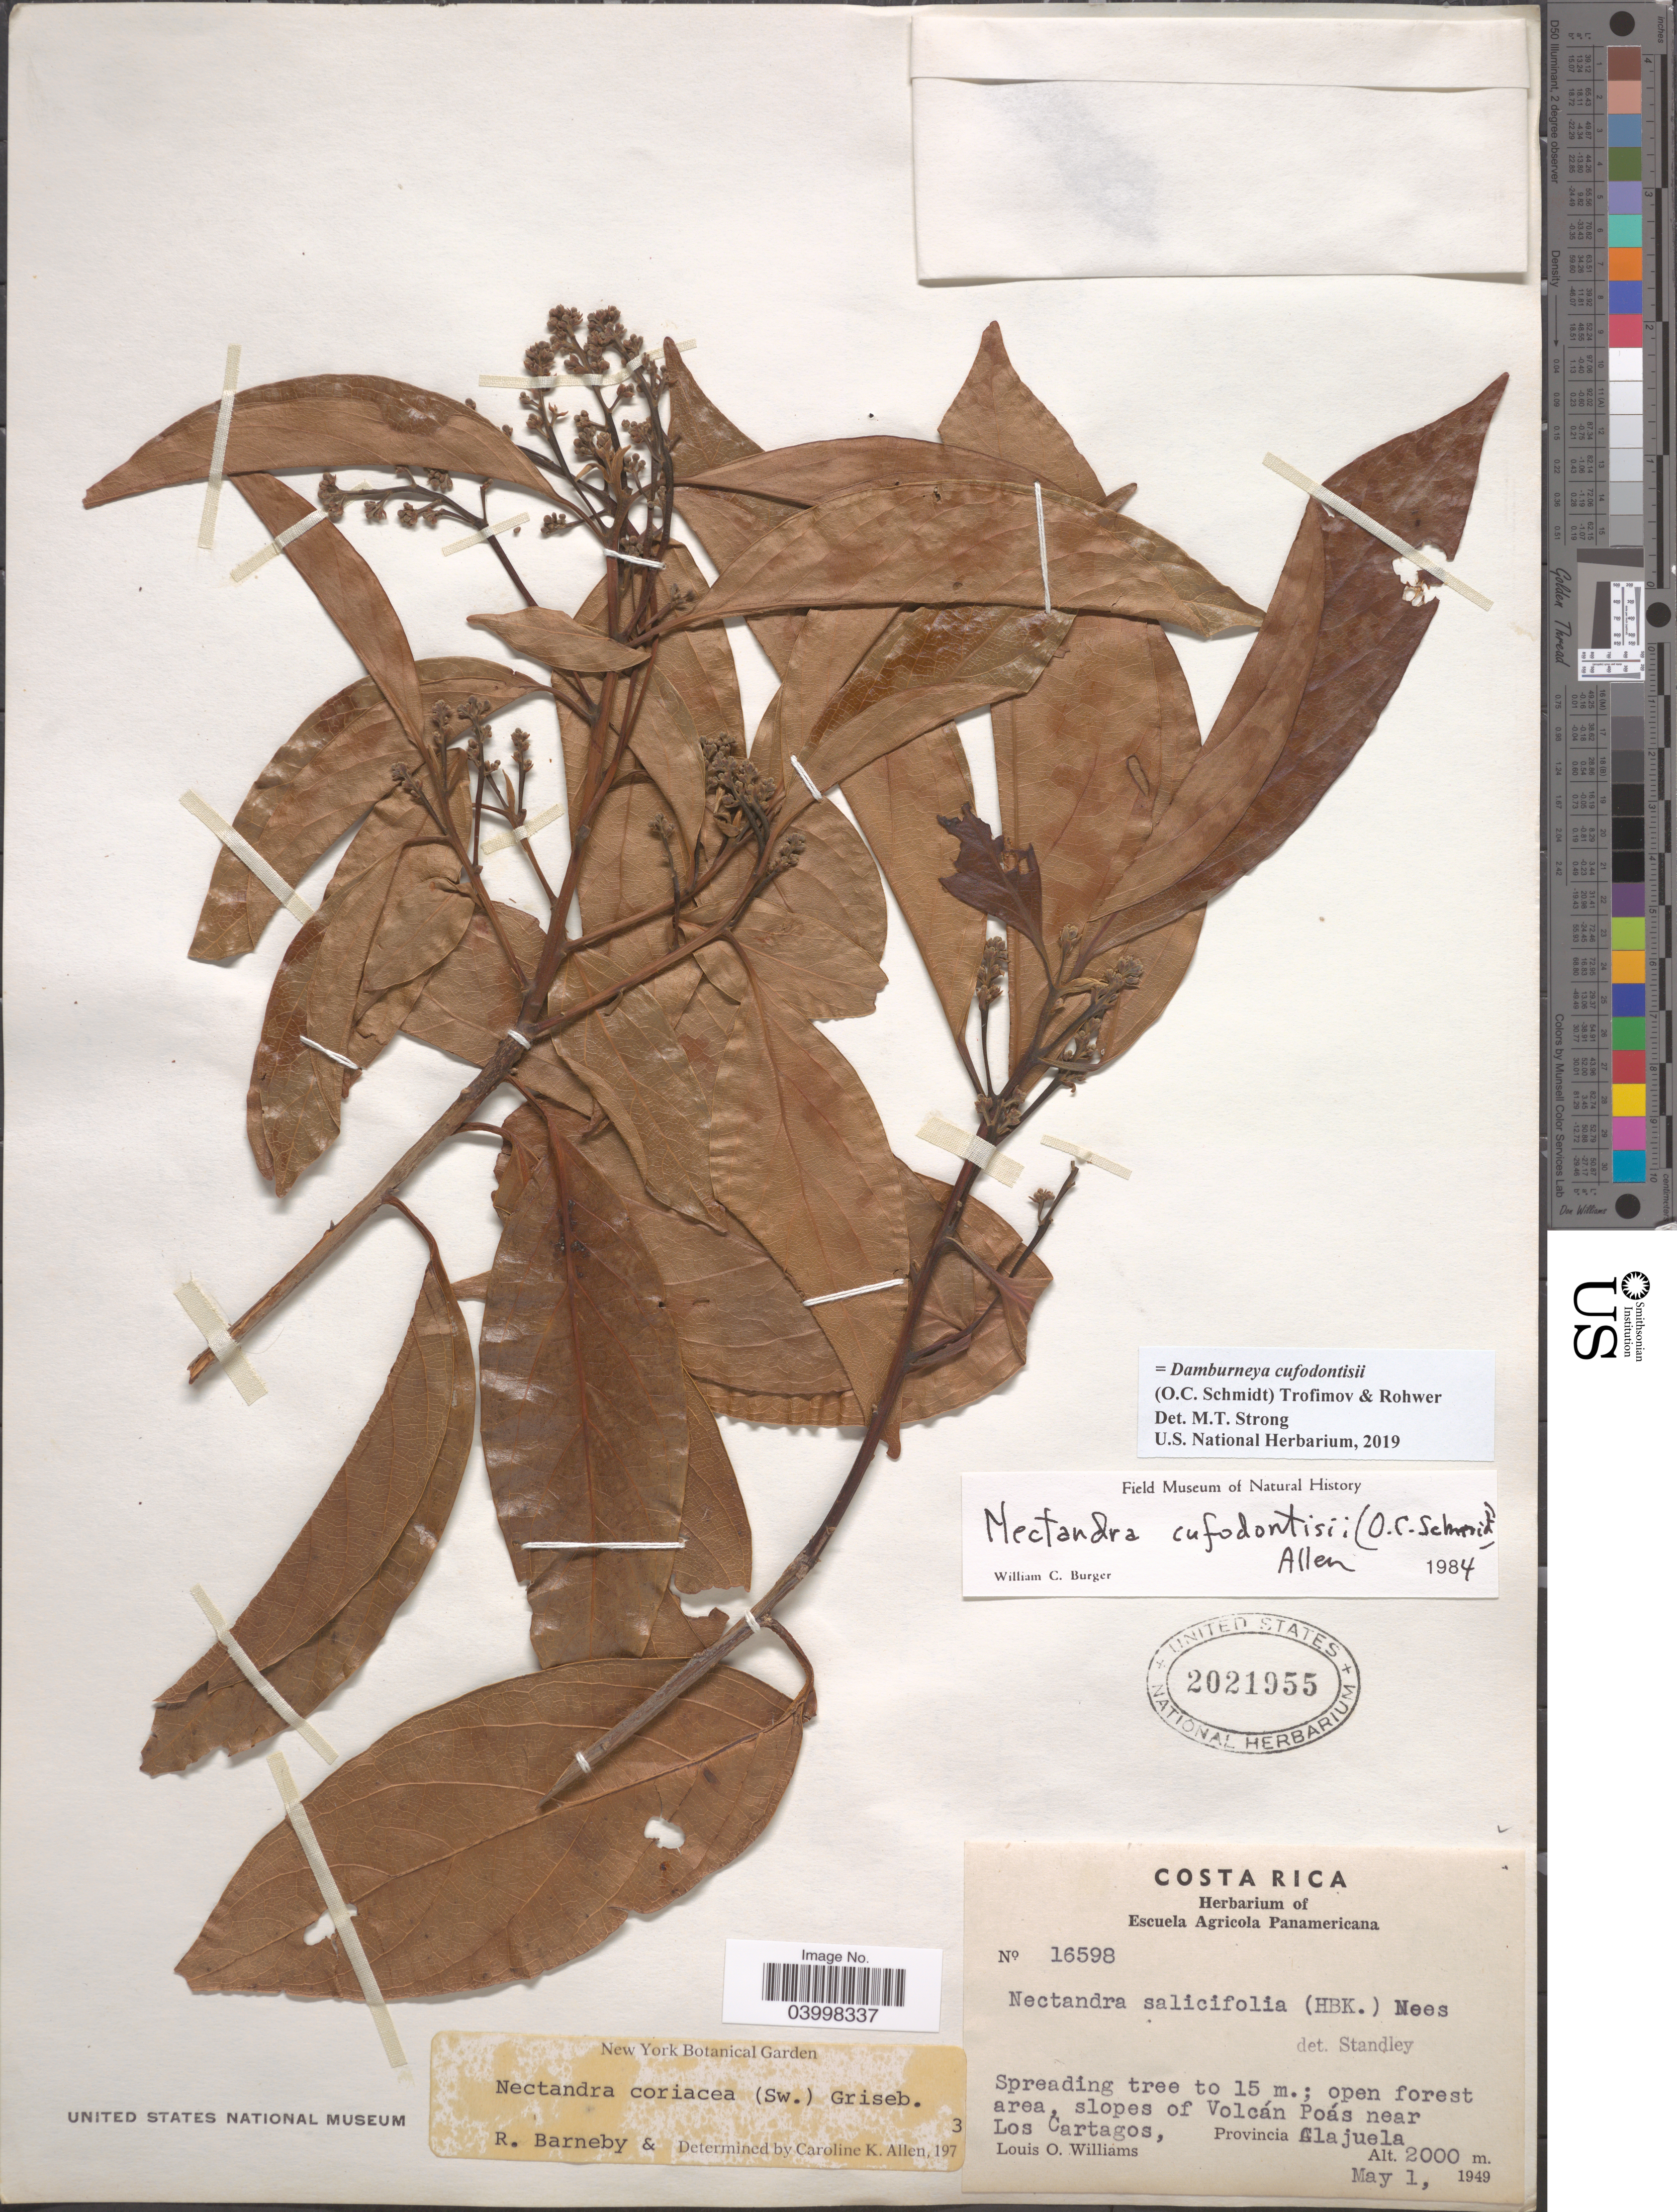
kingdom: Plantae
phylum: Tracheophyta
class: Magnoliopsida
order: Laurales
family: Lauraceae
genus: Damburneya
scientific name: Damburneya cufodontisii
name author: (O.C. Schmidt in Cufod.) Trofimov & Rohwer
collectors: L. O. Williams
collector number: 16598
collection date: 1949-05-01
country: Costa Rica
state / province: Alajuela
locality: Slopes of Volcán Poás near Los Cartagos.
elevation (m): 2000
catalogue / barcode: US 2021955